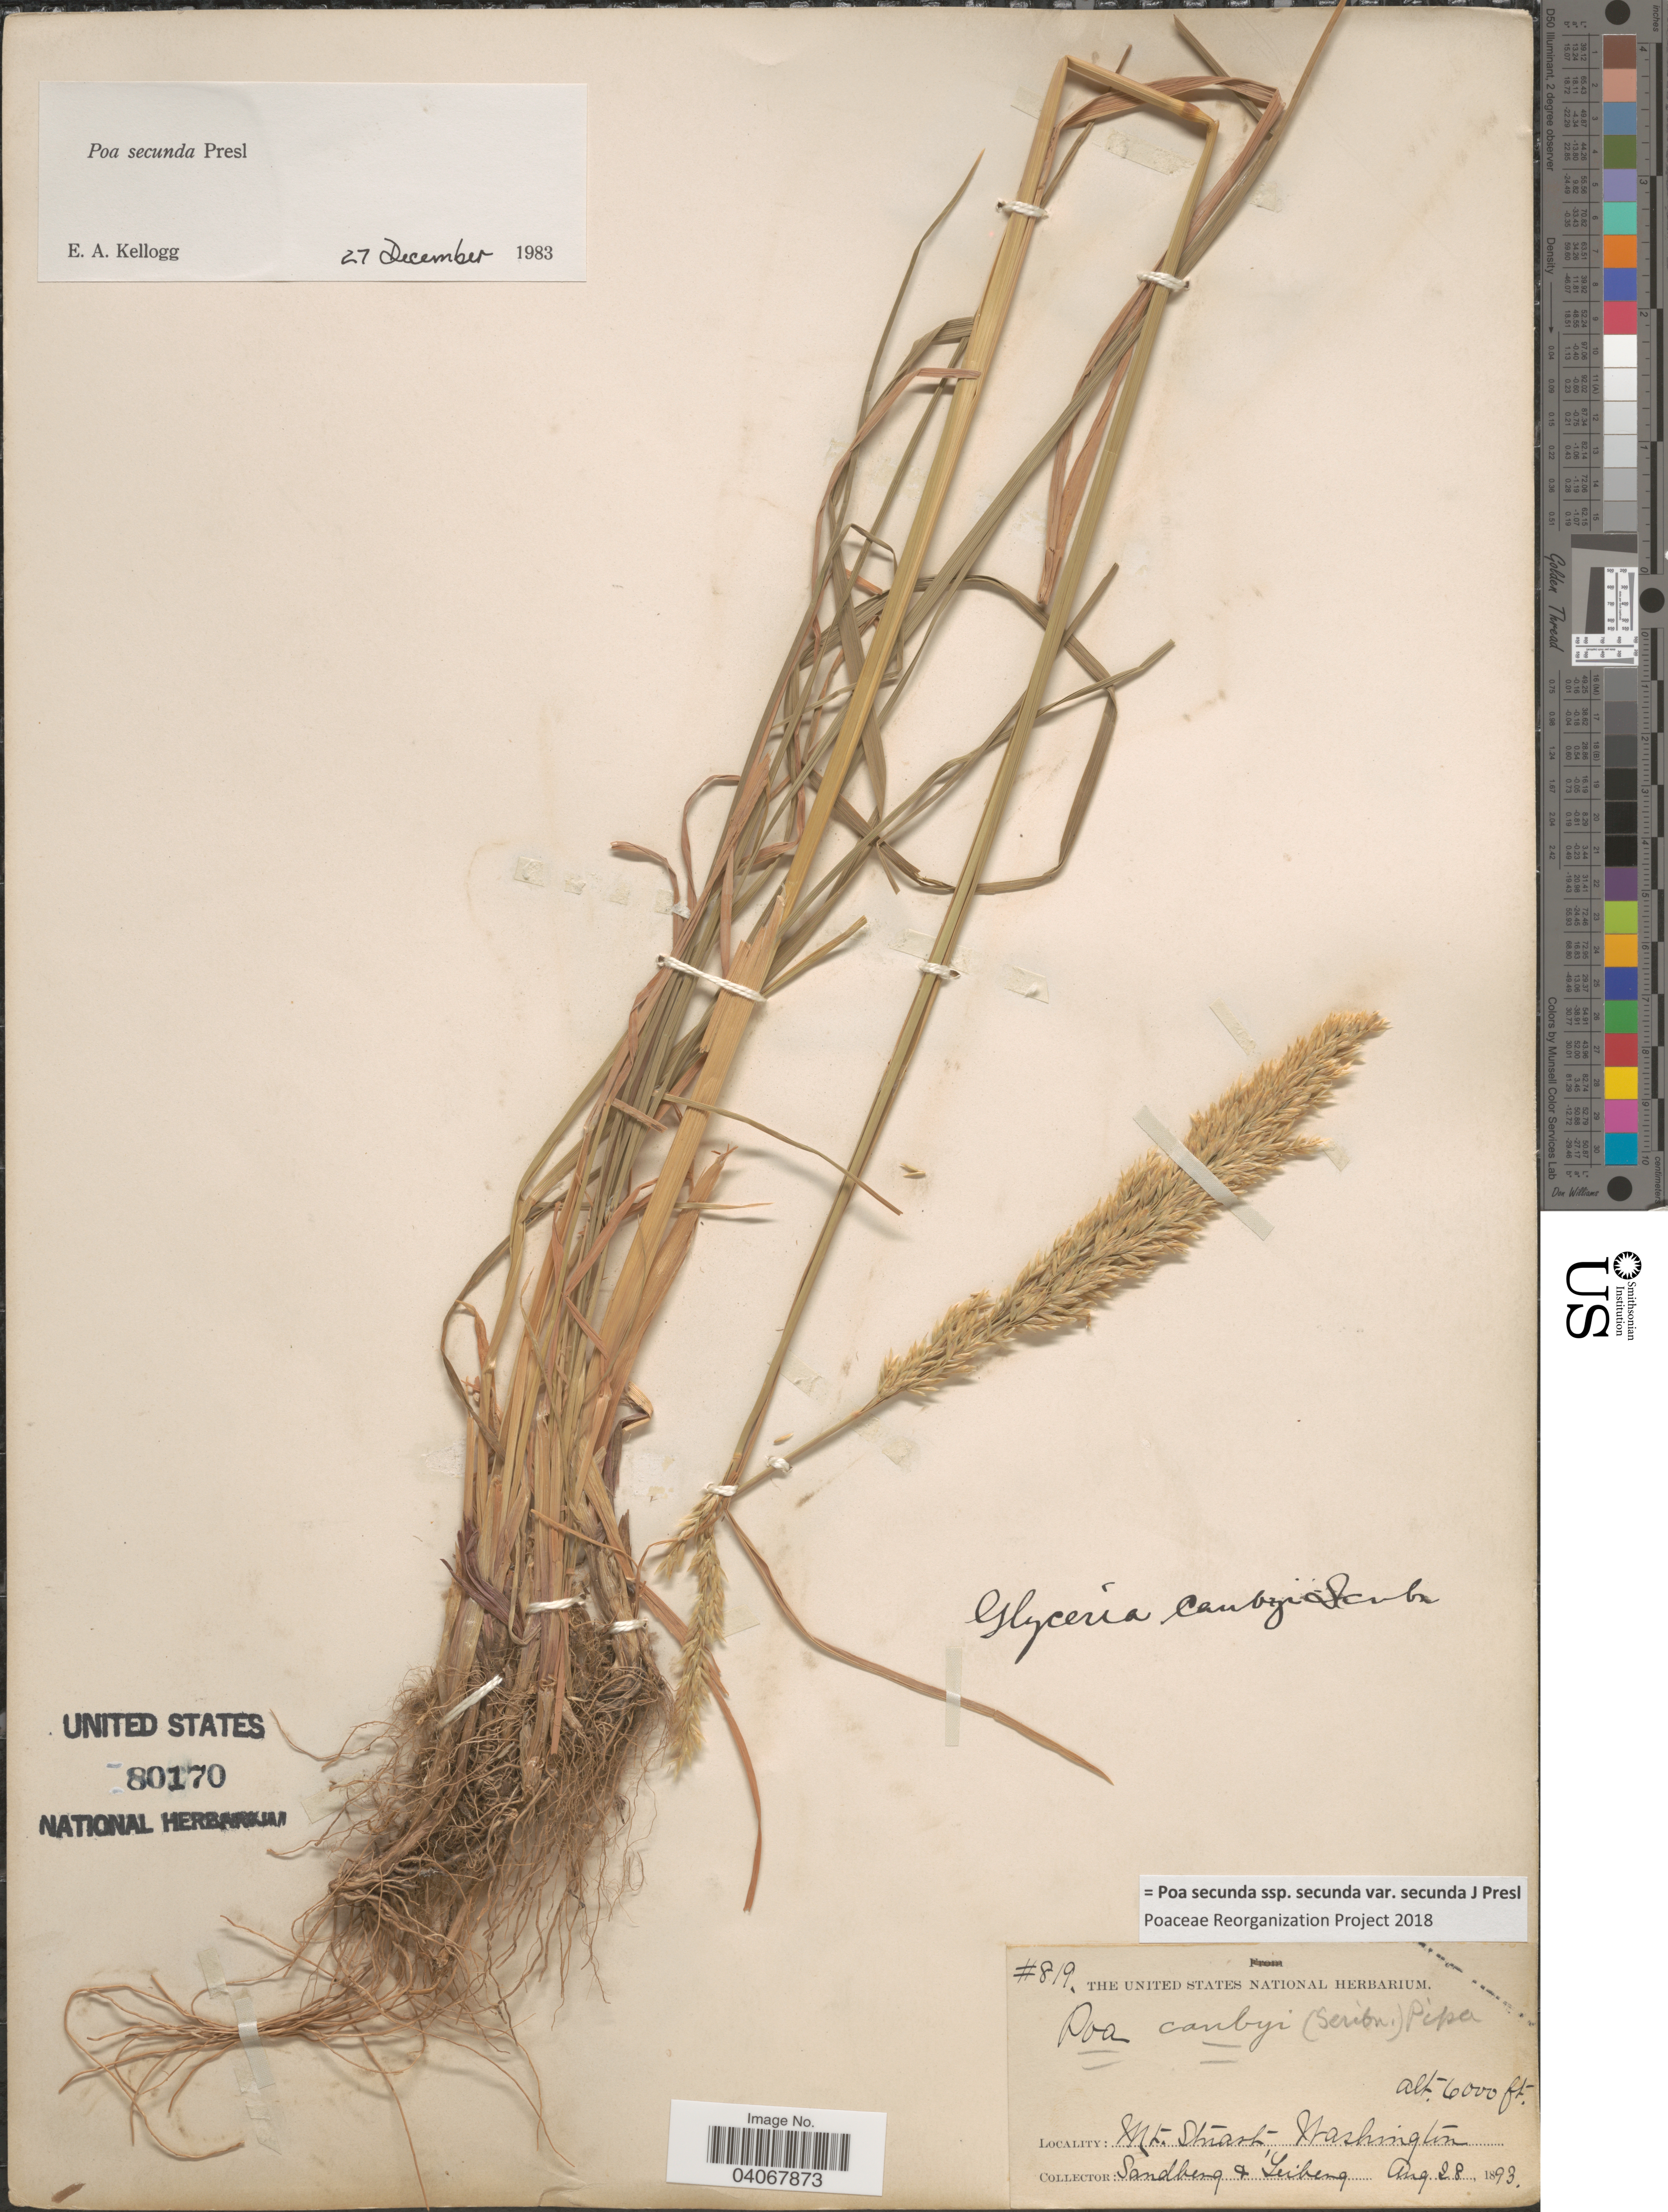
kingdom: Plantae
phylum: Tracheophyta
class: Liliopsida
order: Poales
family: Poaceae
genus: Poa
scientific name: Poa secunda subsp. secunda var. secunda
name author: J. Presl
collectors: Sandberg & -. Leiberg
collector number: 819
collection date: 1893-08-28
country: United States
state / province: Washington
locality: Mt. Stuart.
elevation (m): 1829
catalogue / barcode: US 80170